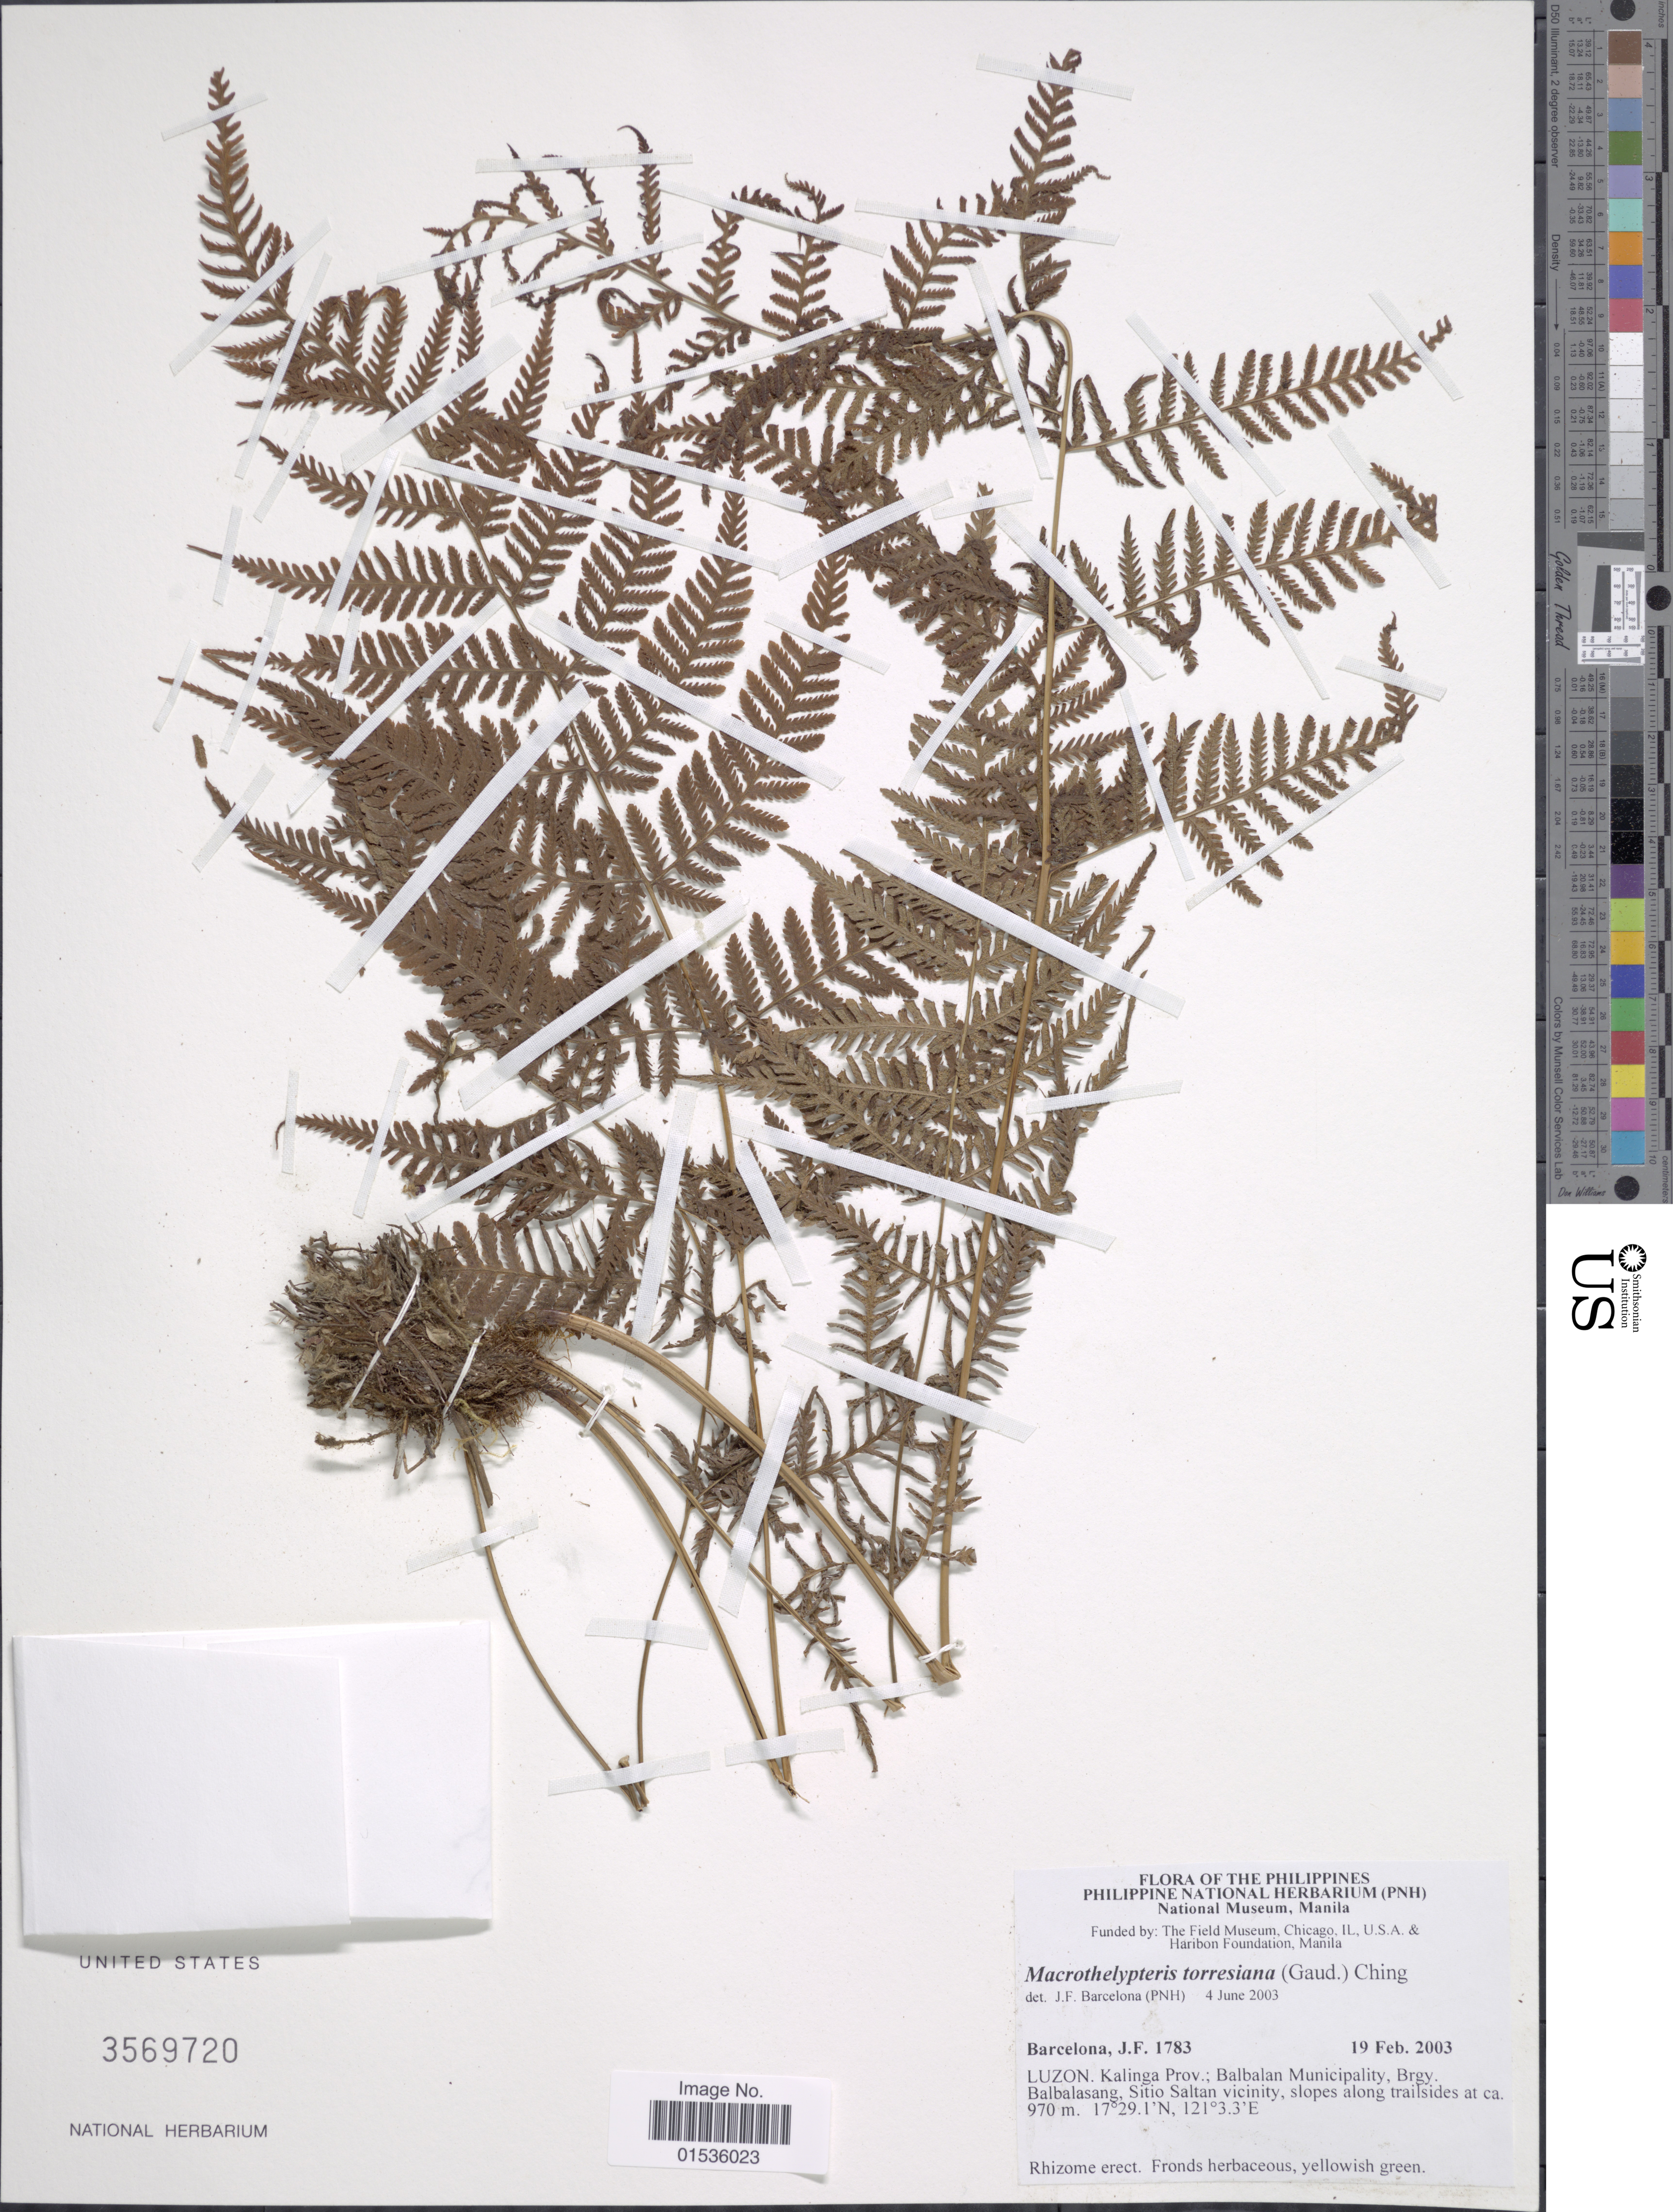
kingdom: Plantae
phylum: Tracheophyta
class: Polypodiopsida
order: Polypodiales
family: Thelypteridaceae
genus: Macrothelypteris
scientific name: Macrothelypteris torresiana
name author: (Gaudich.) Ching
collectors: J. F. Barcelona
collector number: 1783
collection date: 2003-02-19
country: Philippines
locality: Luzon. Kalinga Prov.; Balbalan Municipality, Brgy. Balbalasang, Sitio Saltan vicinity, slopes along trailsides.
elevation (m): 970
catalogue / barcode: US 3569720